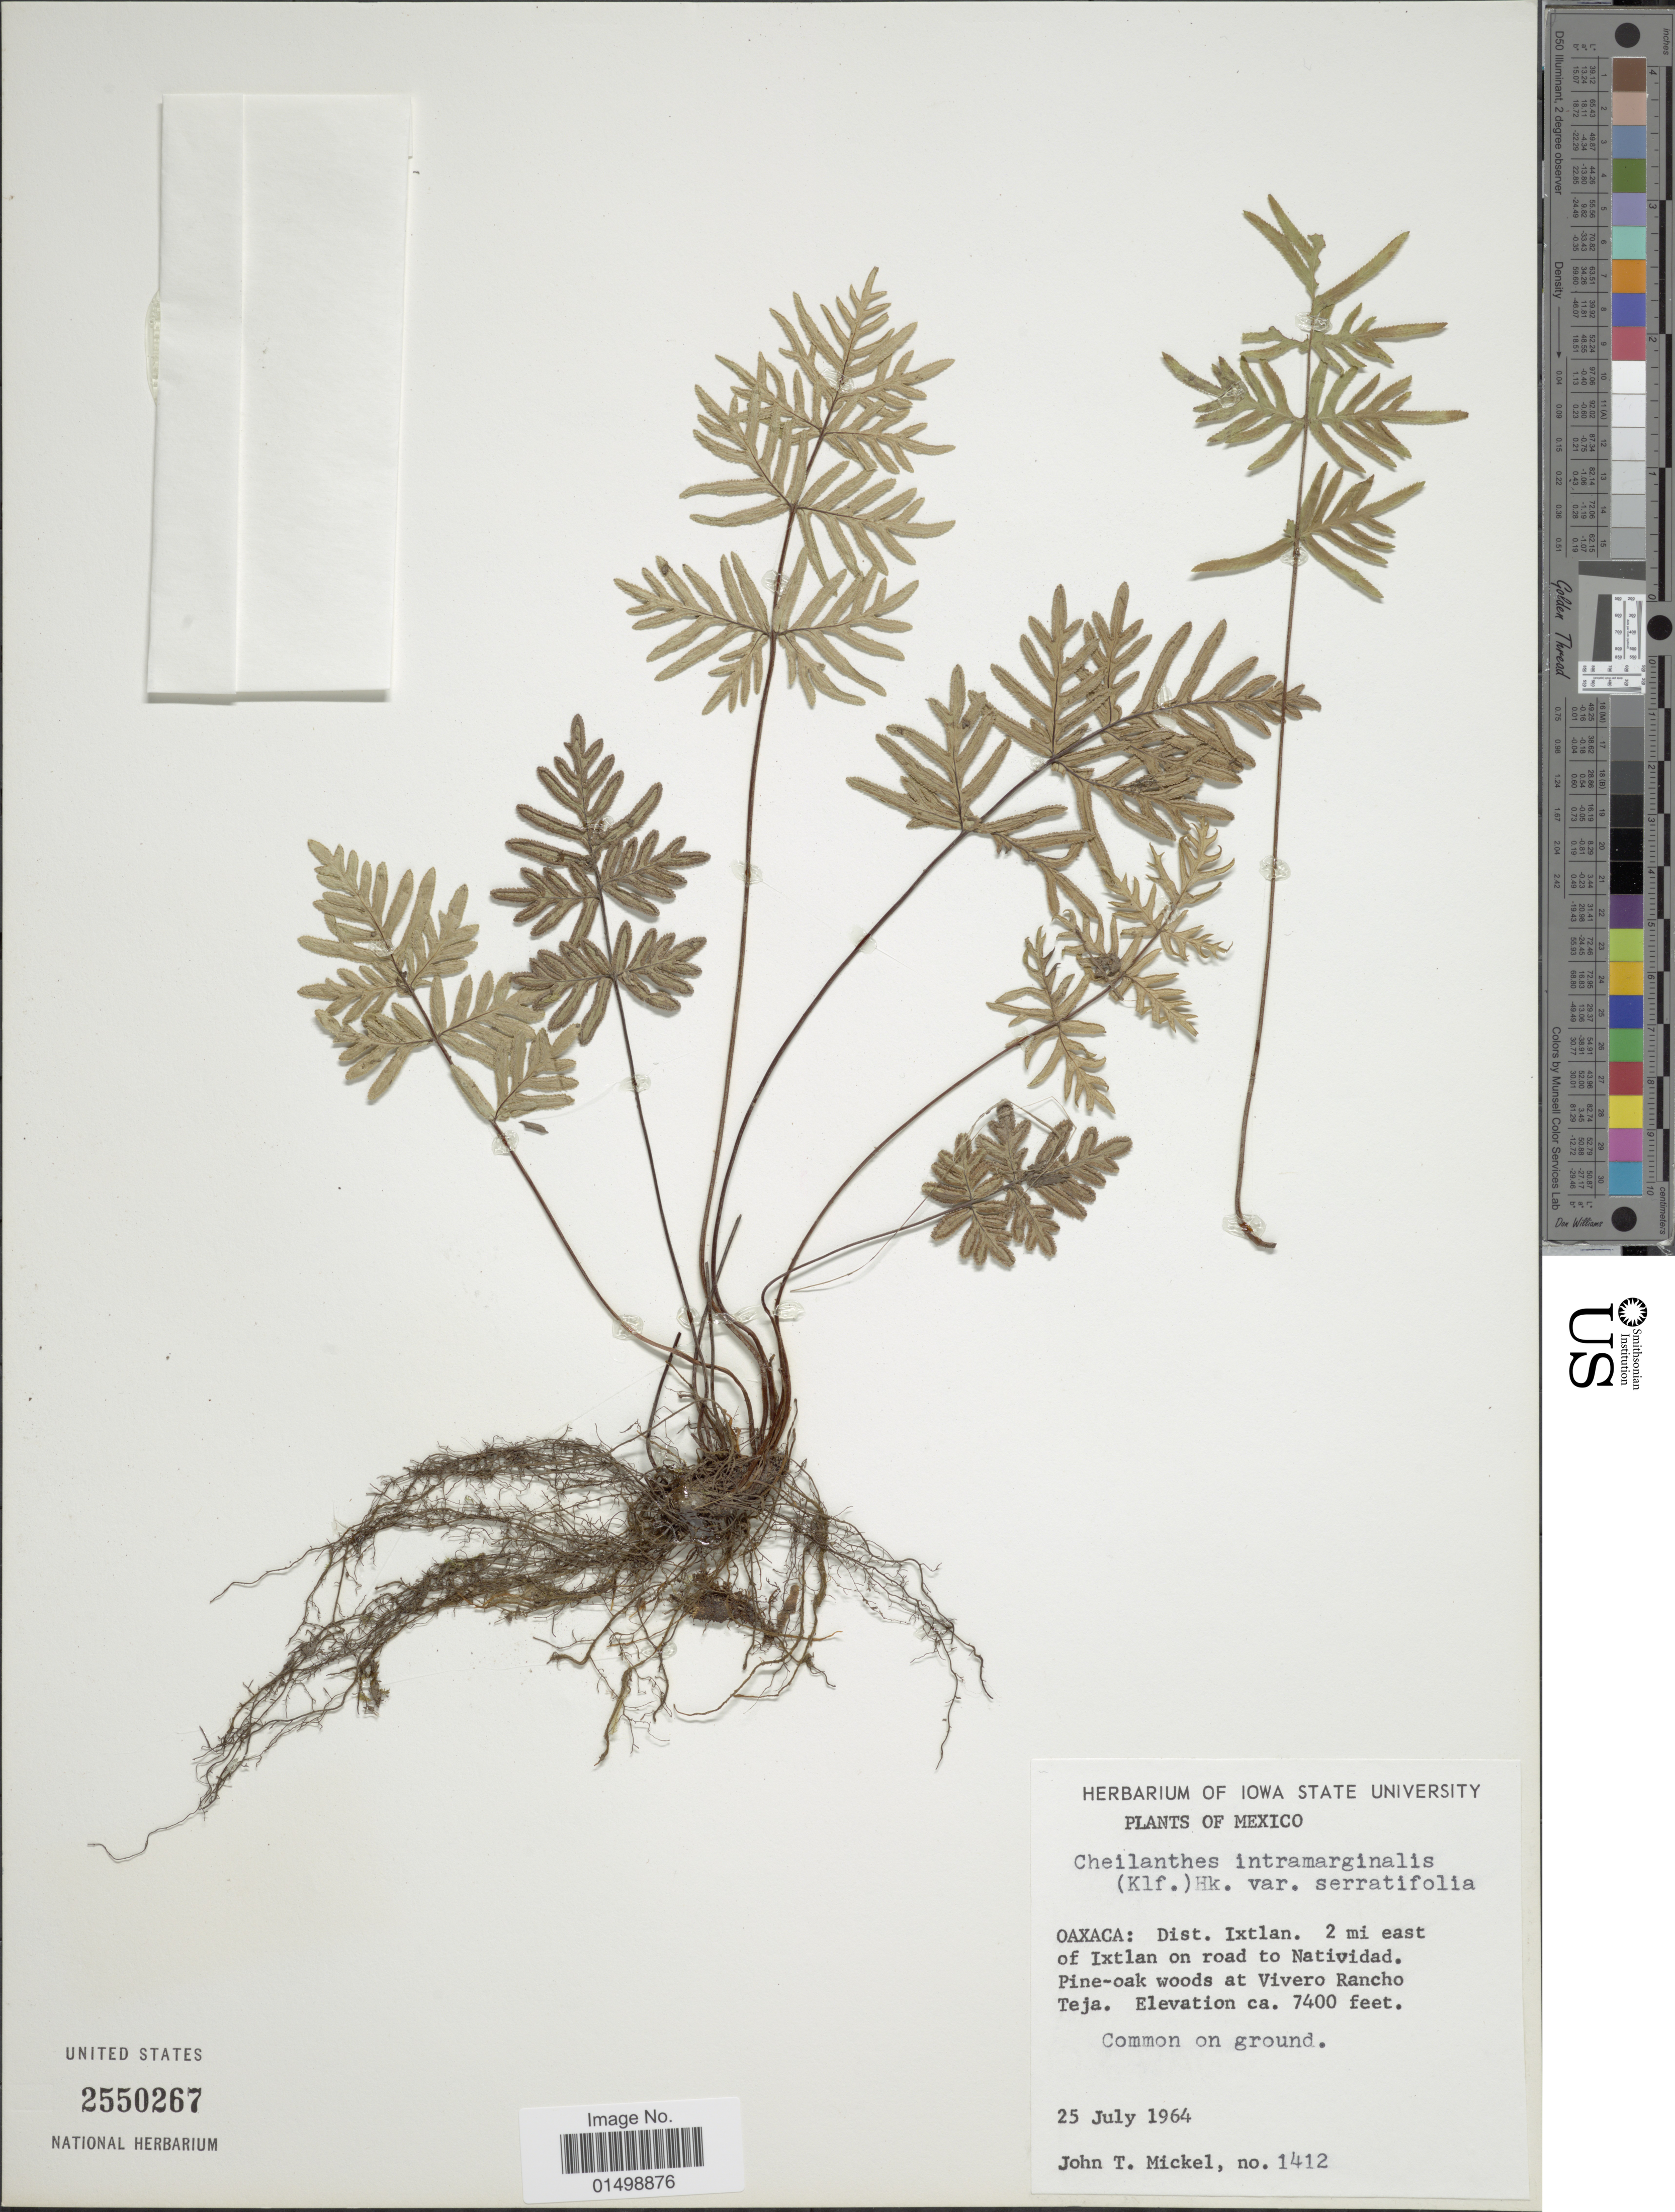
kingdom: Plantae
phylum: Tracheophyta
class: Polypodiopsida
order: Polypodiales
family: Pteridaceae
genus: Cheilanthes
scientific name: Cheilanthes intramarginalis var. serratifolia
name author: (Kaulf.) Hook.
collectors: J. T. Mickel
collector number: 1412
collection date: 1964-07-25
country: Mexico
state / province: Oaxaca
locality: Dist. Ixtlan. 2 mi east of Ixtlan on road to Natividad, Pine-oak woods at Vivero Rancho Teja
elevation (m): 2256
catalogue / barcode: US 2550267